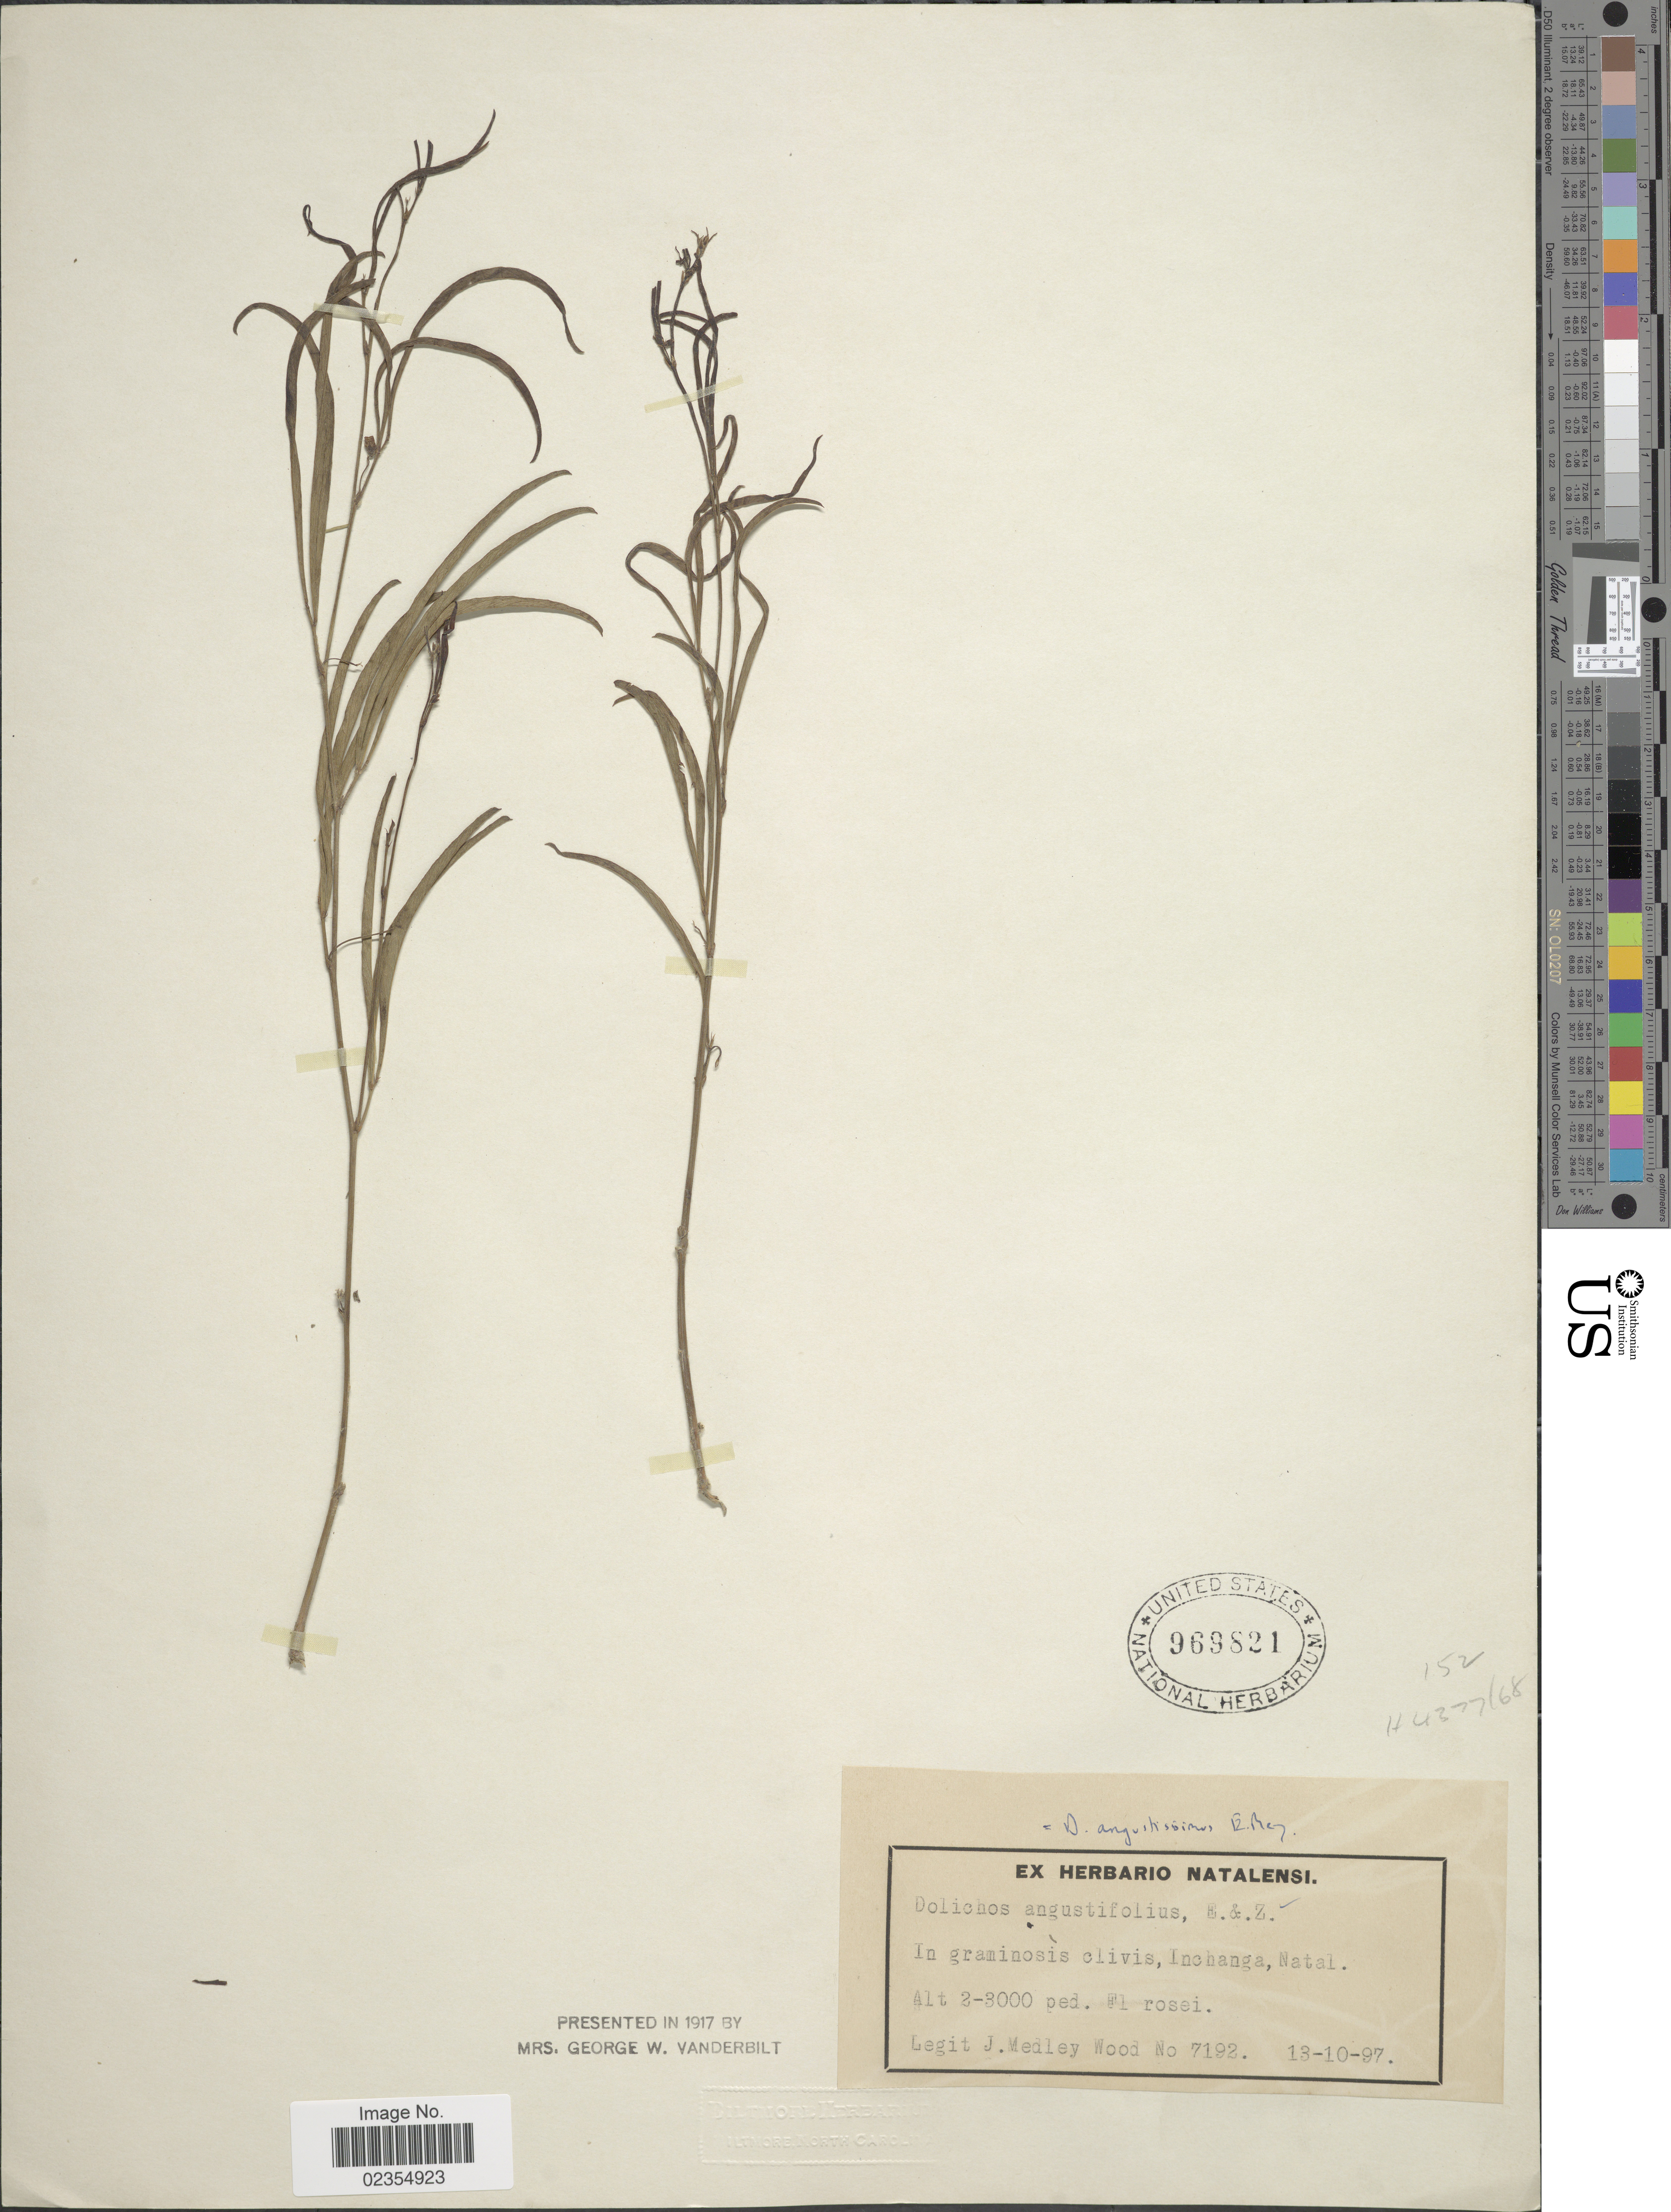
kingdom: Plantae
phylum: Tracheophyta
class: Magnoliopsida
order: Fabales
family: Fabaceae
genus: Dolichos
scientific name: Dolichos angustifolius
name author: Eckl. & Zeyh.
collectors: J. M. Wood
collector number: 7192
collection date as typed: Transcribed d/m/y: 13/10/97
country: South Africa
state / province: KwaZulu-Natal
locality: In graminosis clivis, Inchanga, Natal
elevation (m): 610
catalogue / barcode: US 969821